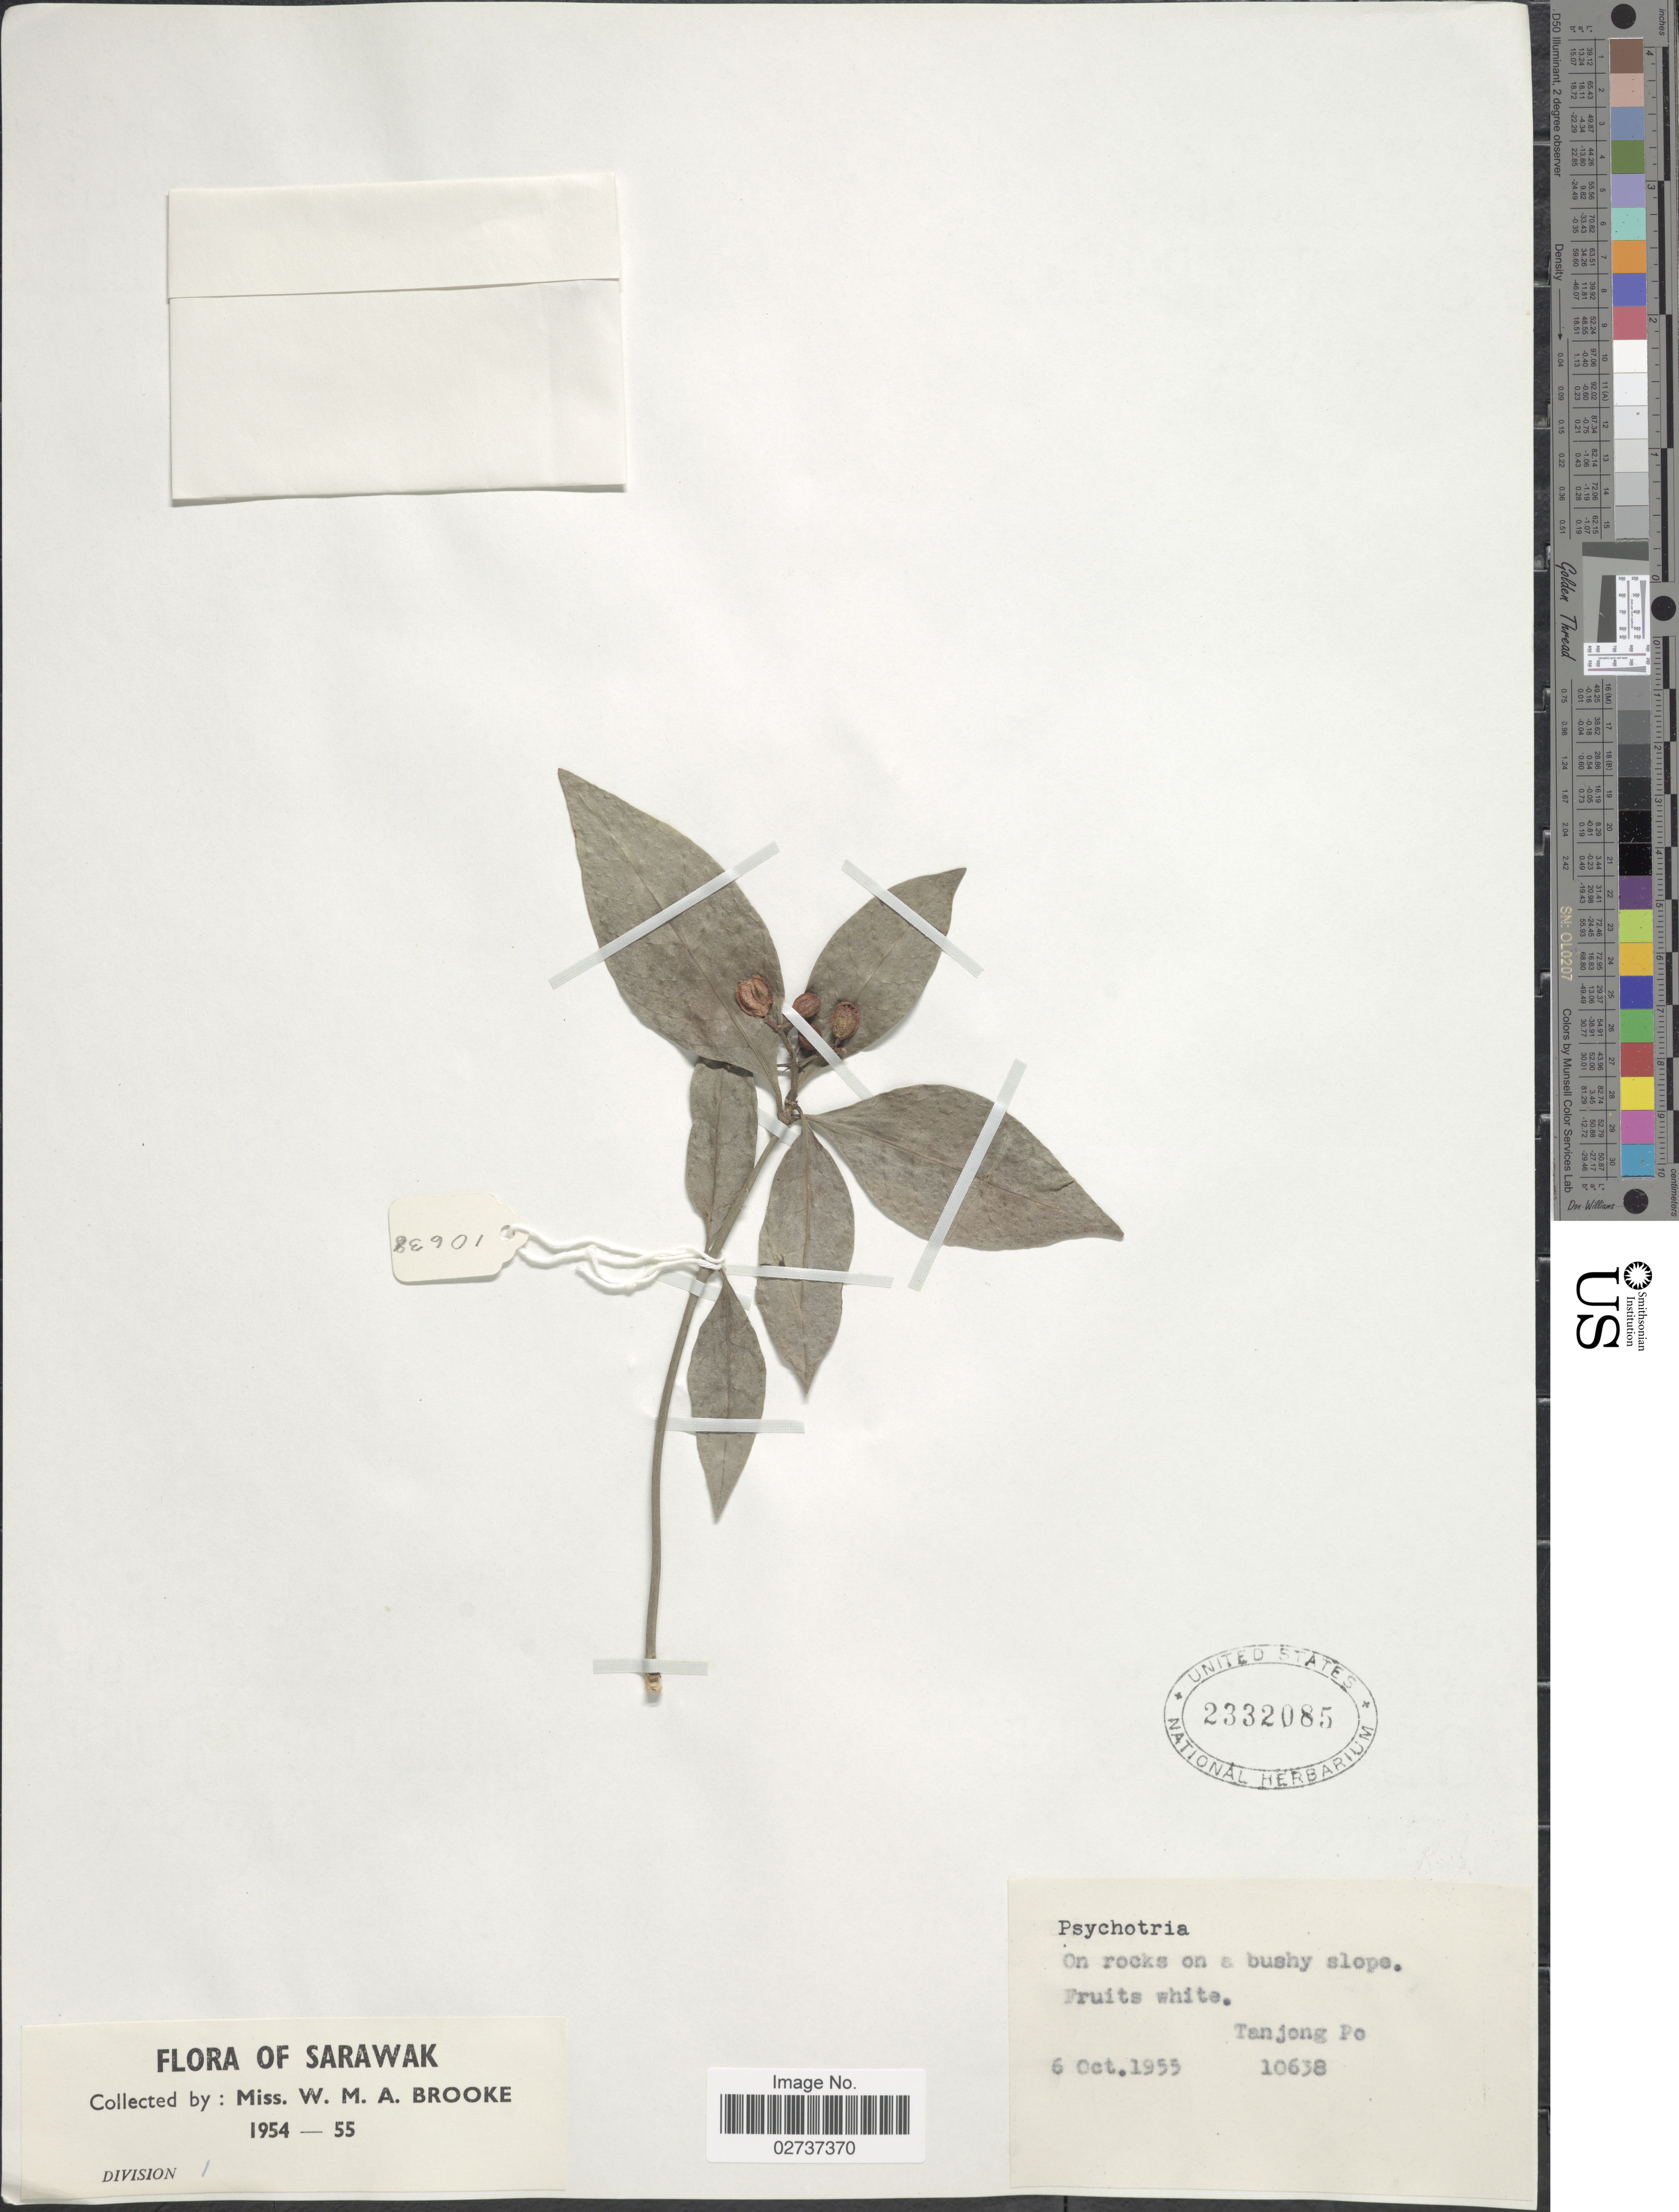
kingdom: Plantae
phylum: Tracheophyta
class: Magnoliopsida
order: Gentianales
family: Rubiaceae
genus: Psychotria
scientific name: Psychotria sp.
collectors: W. Brooke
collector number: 10638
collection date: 1955-10-06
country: Malaysia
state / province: Sarawak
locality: Tanjong Po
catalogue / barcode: US 2332085